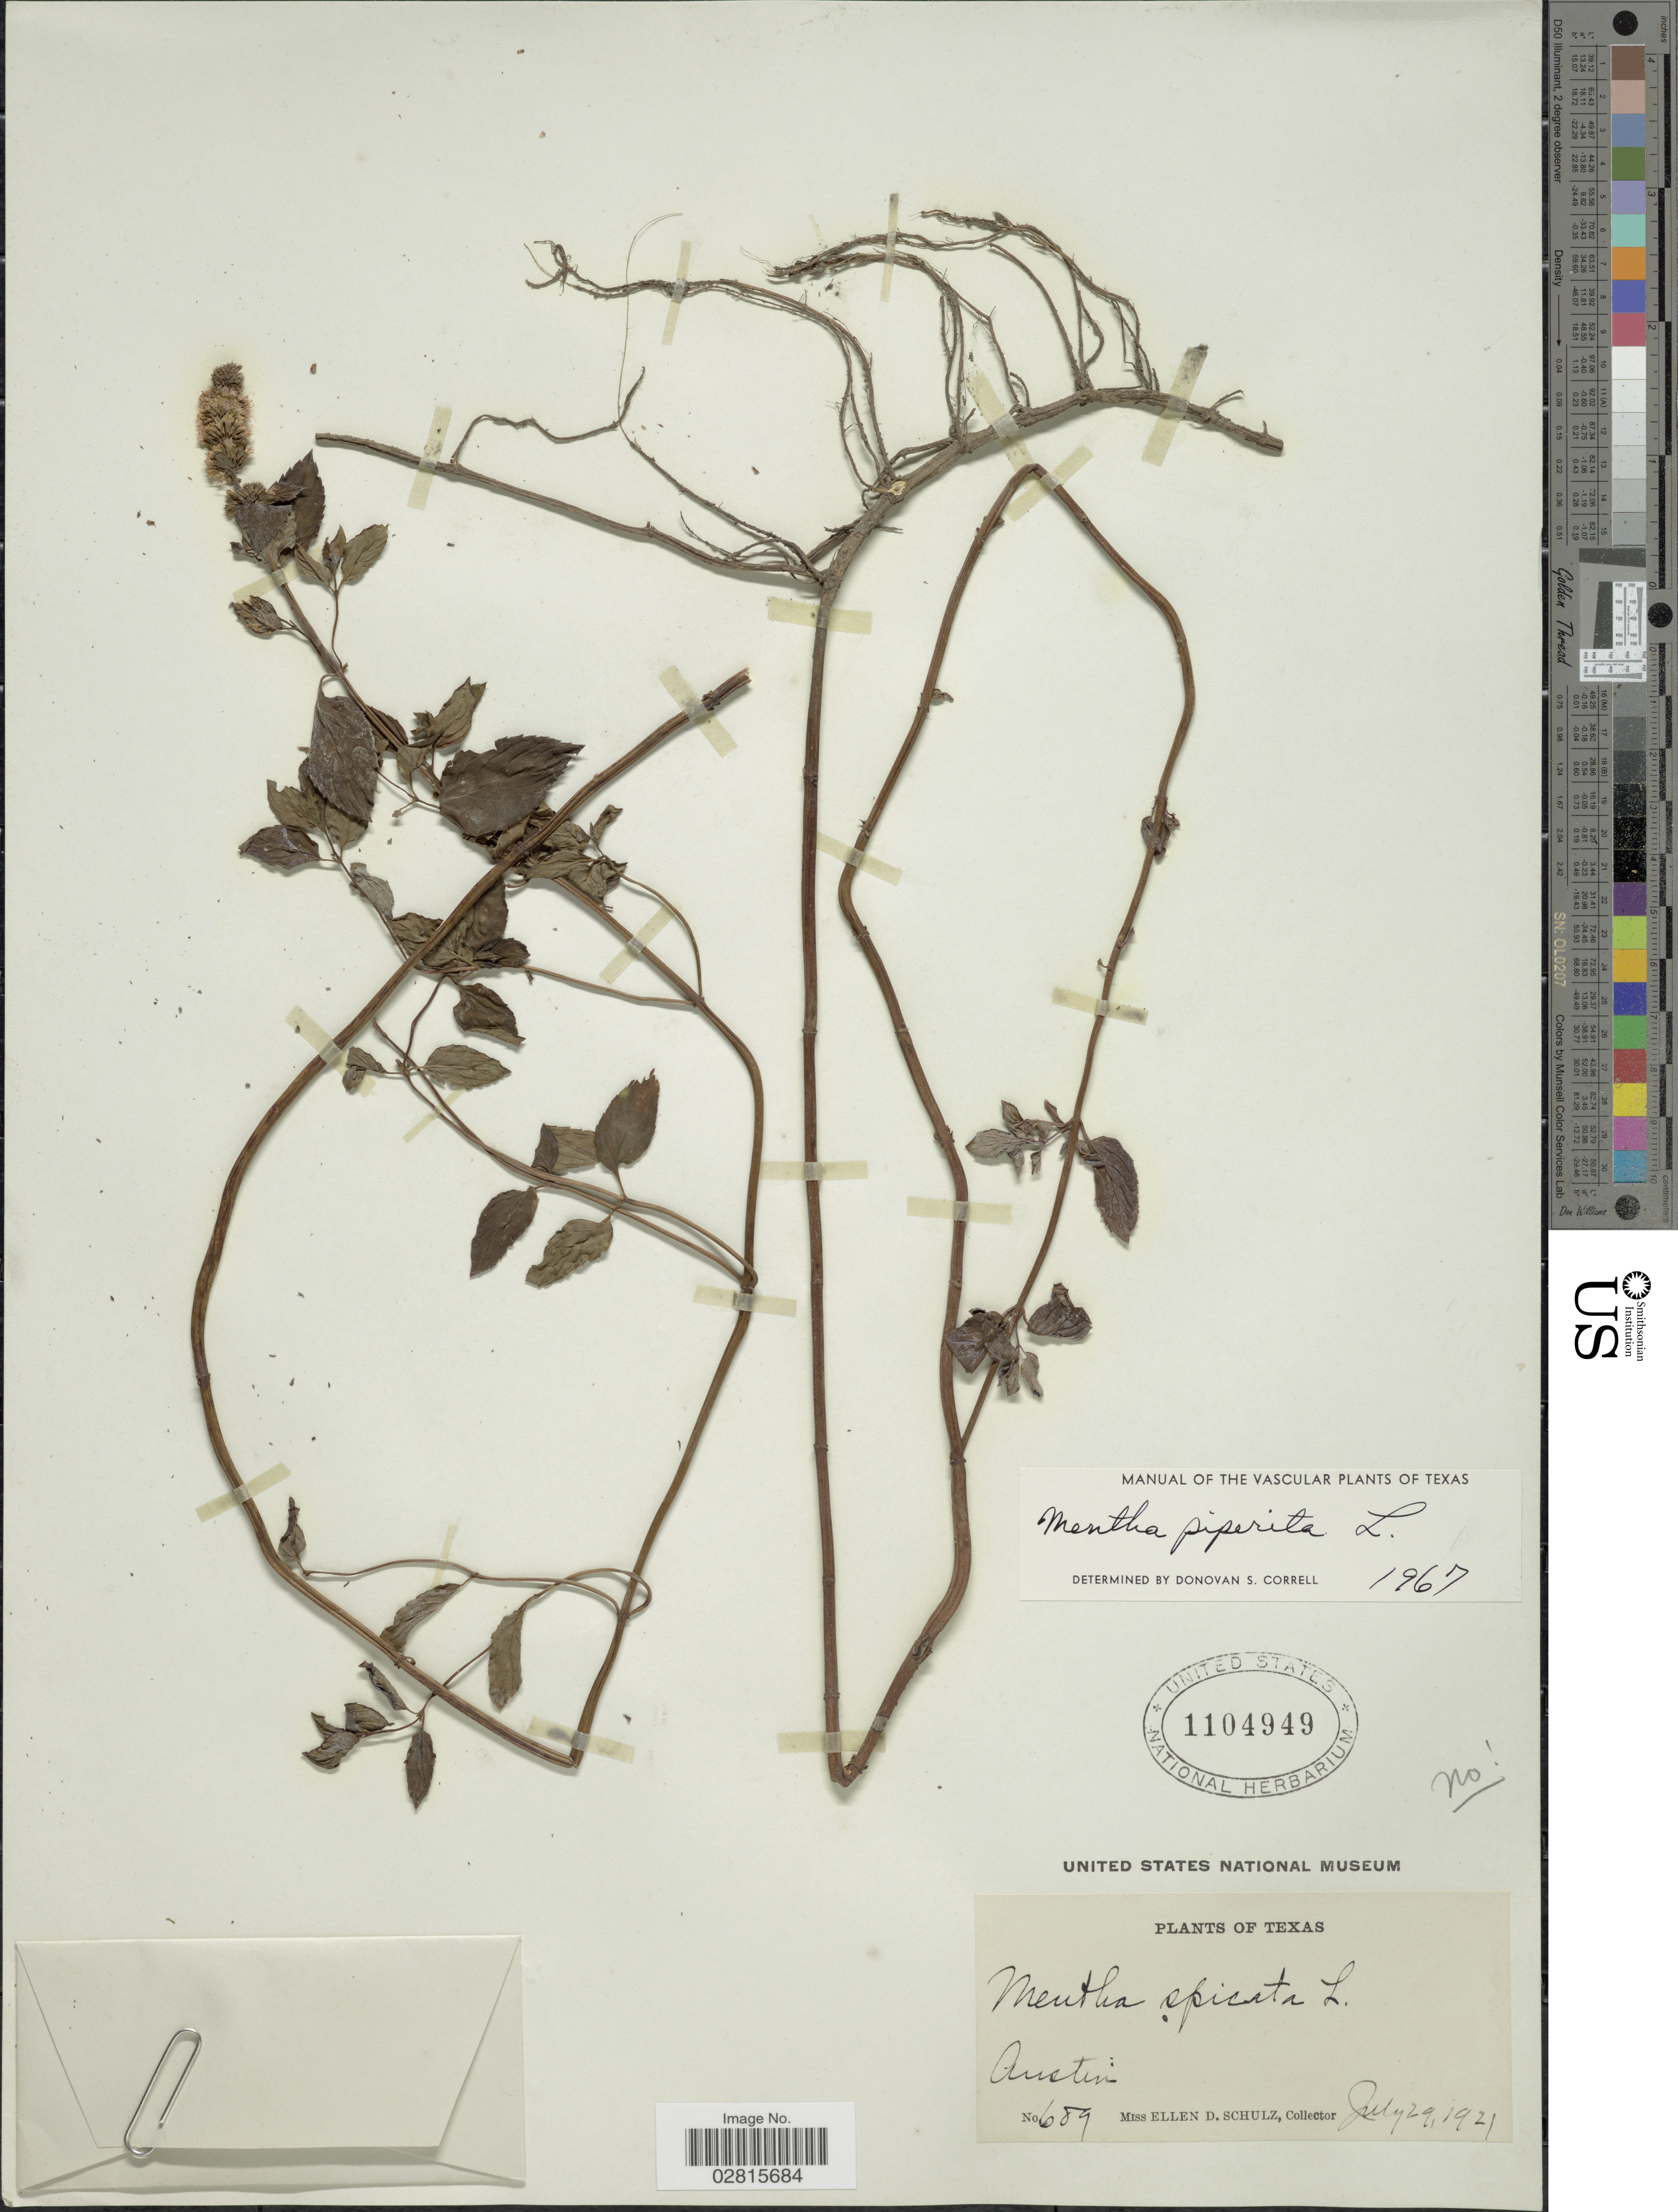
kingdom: Plantae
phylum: Tracheophyta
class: Magnoliopsida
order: Lamiales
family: Lamiaceae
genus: Mentha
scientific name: Mentha x piperita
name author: L.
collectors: E. D. Schulz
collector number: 689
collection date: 1921-07-29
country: United States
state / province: Texas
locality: Austin.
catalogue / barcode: US 1104949